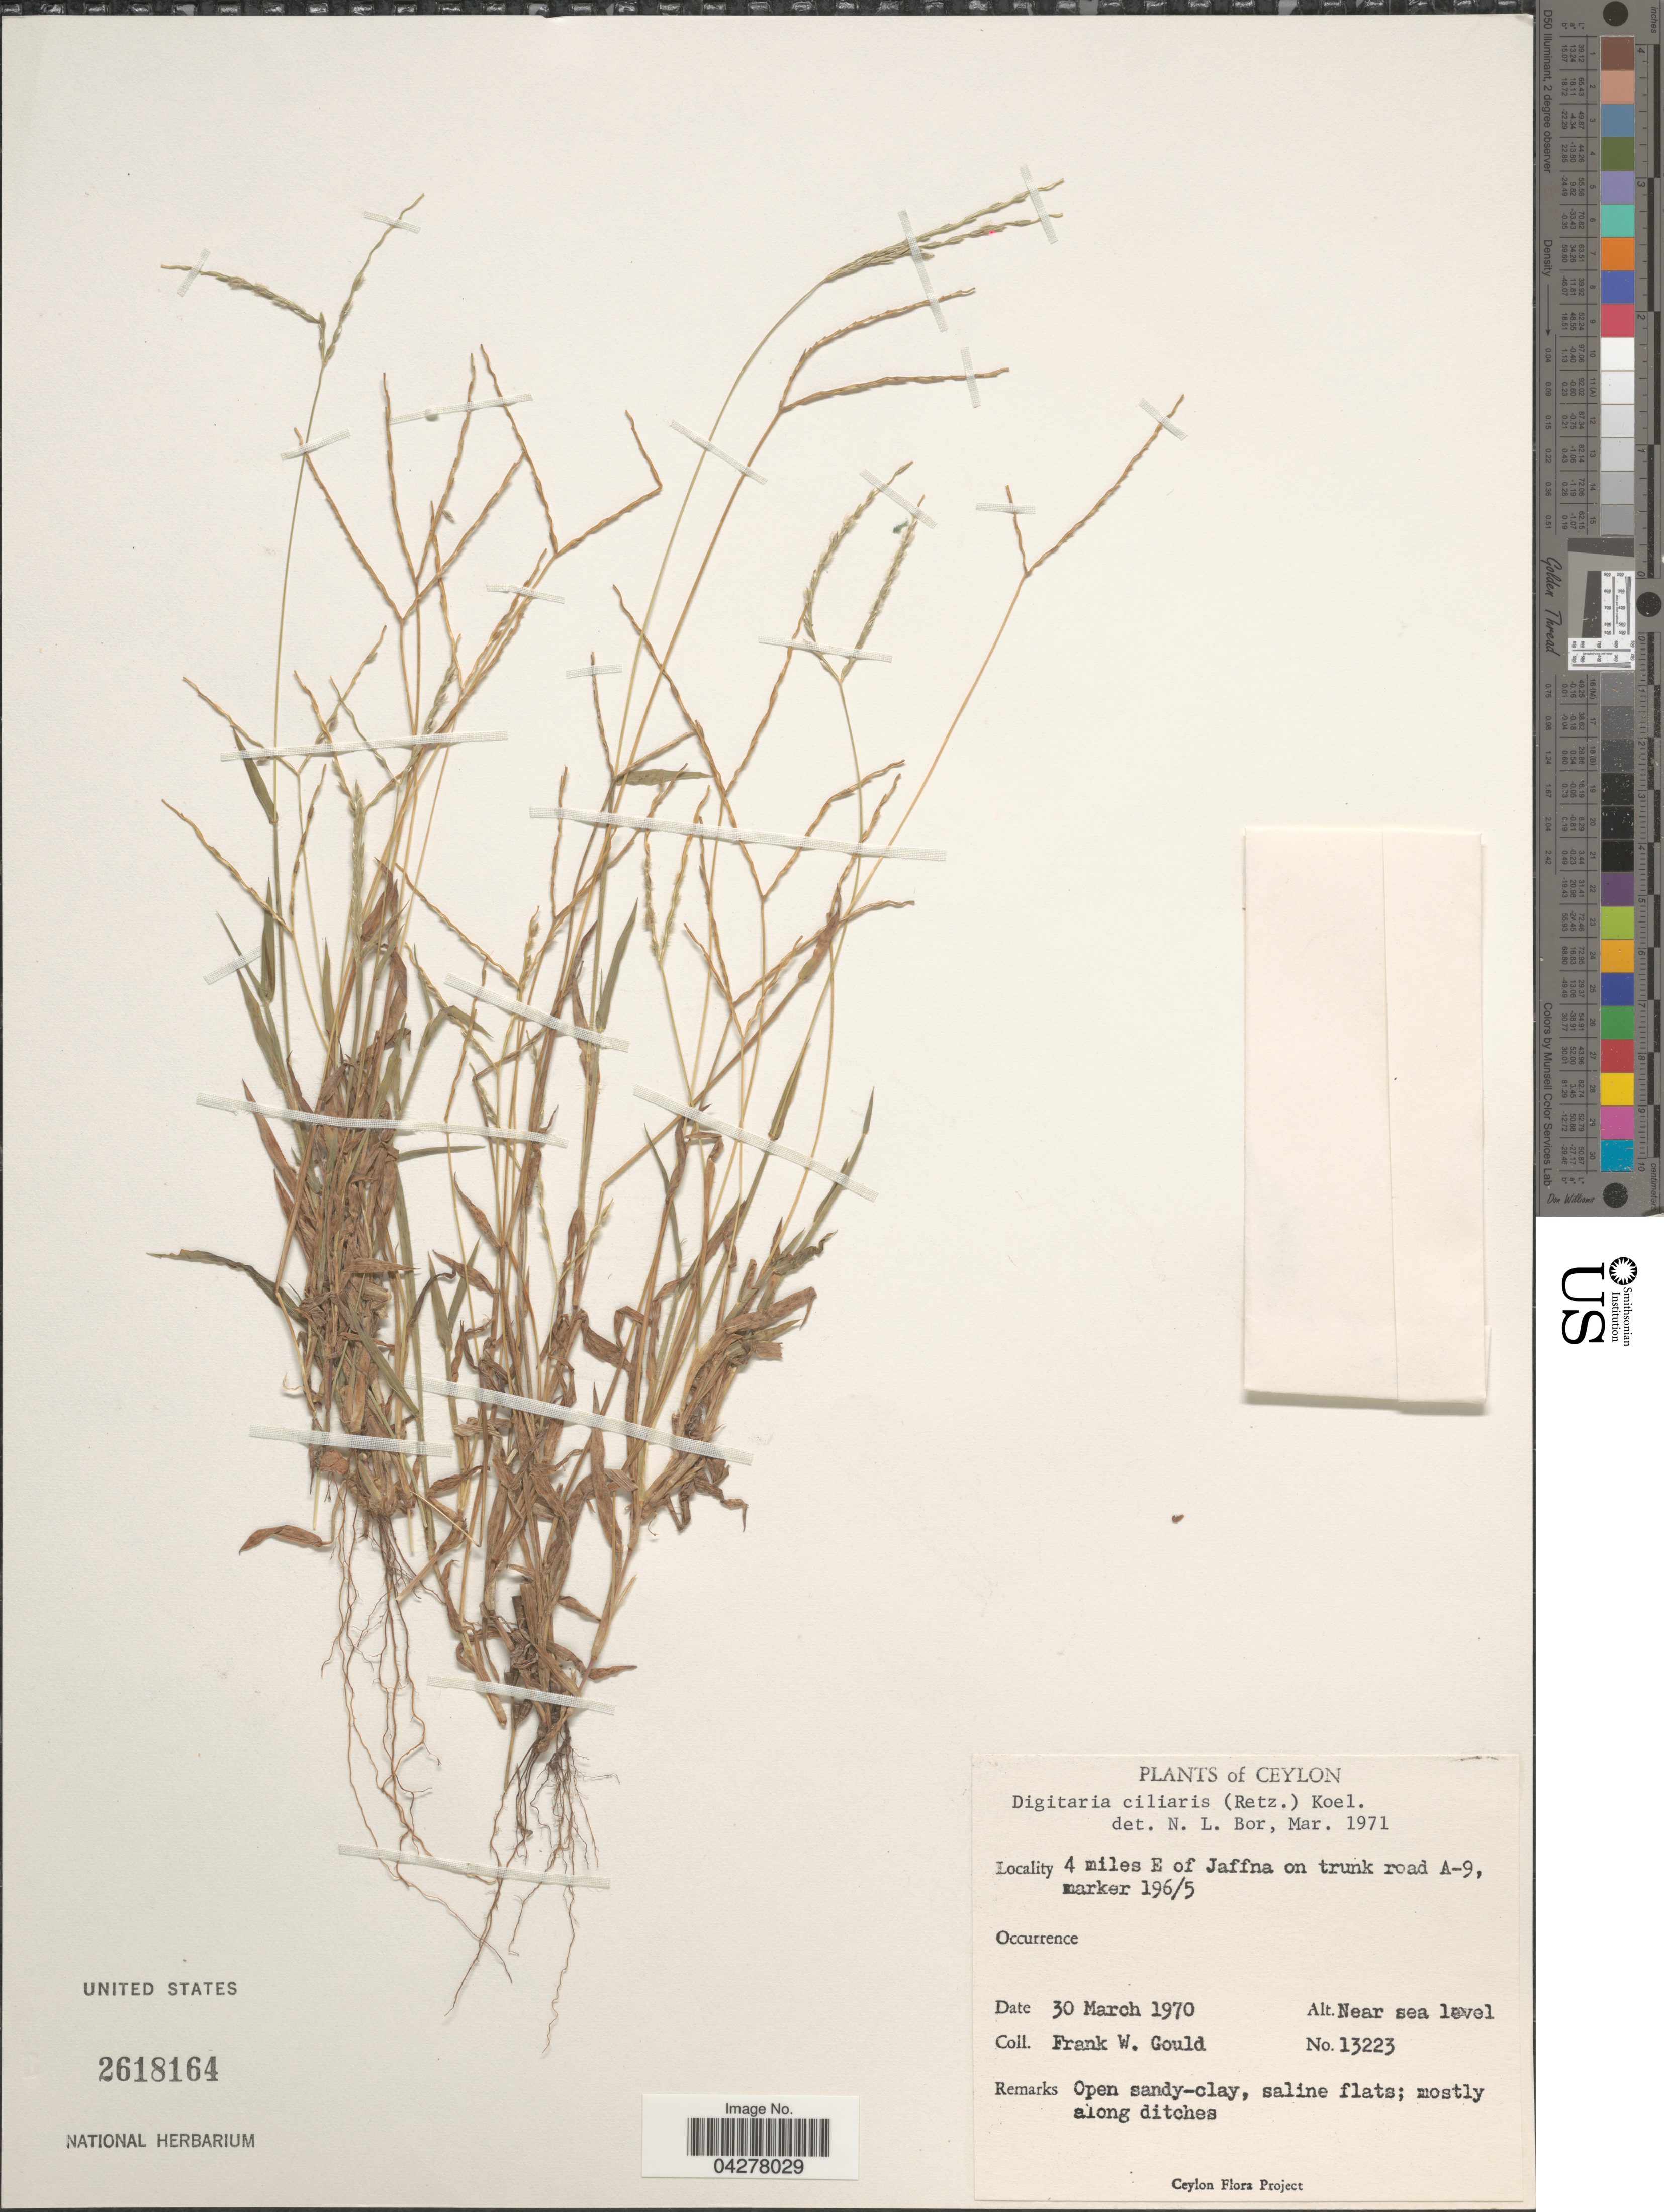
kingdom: Plantae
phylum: Tracheophyta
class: Liliopsida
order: Poales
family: Poaceae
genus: Digitaria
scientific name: Digitaria ciliaris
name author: (Retz.) Koeler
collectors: F. W. Gould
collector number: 13223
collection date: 1970-03-30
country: Sri Lanka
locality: Ceylon. 4 miles E of Jaffna on trunk road A-9, marker 196/5.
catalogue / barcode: US 2618164